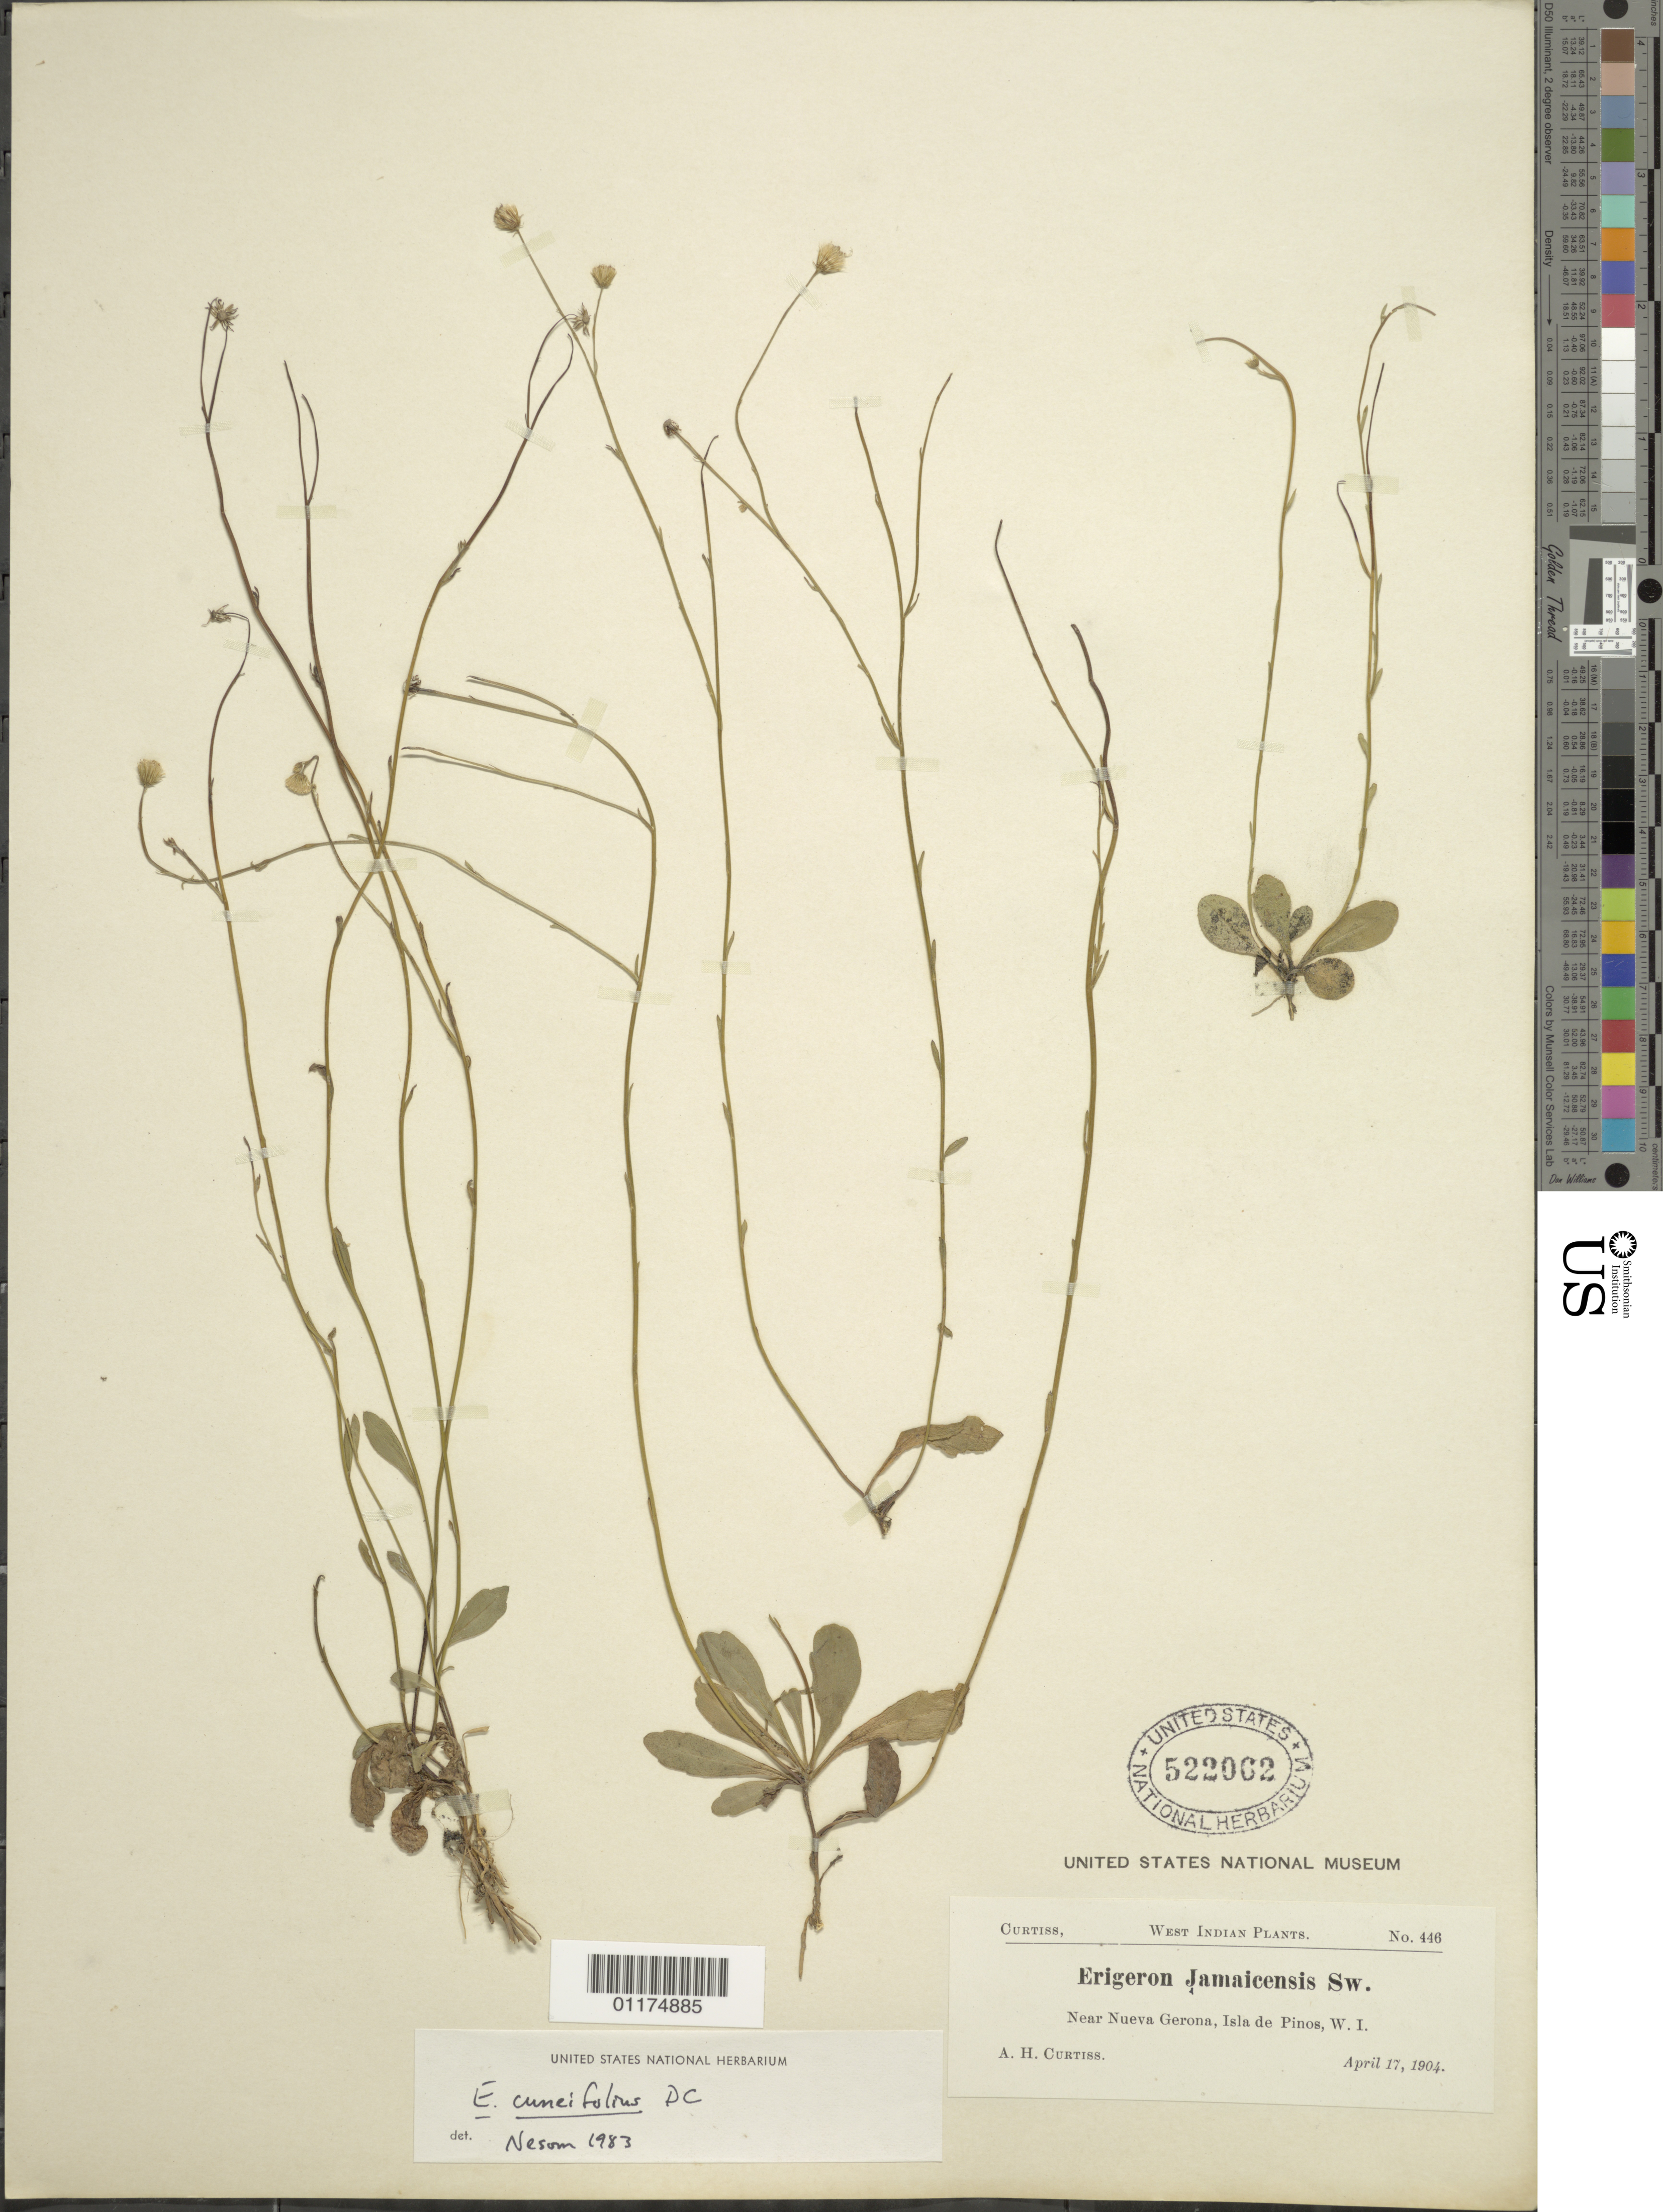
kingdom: Plantae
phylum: Tracheophyta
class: Magnoliopsida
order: Asterales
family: Asteraceae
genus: Erigeron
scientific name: Erigeron cuneifolius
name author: DC.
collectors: A. H. Curtiss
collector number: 446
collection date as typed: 17 Apr 1904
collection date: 1904-04-17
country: Cuba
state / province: Isla de la Juventud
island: Isla de la Juventud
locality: Near Nueva Gerona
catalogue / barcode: US 522062